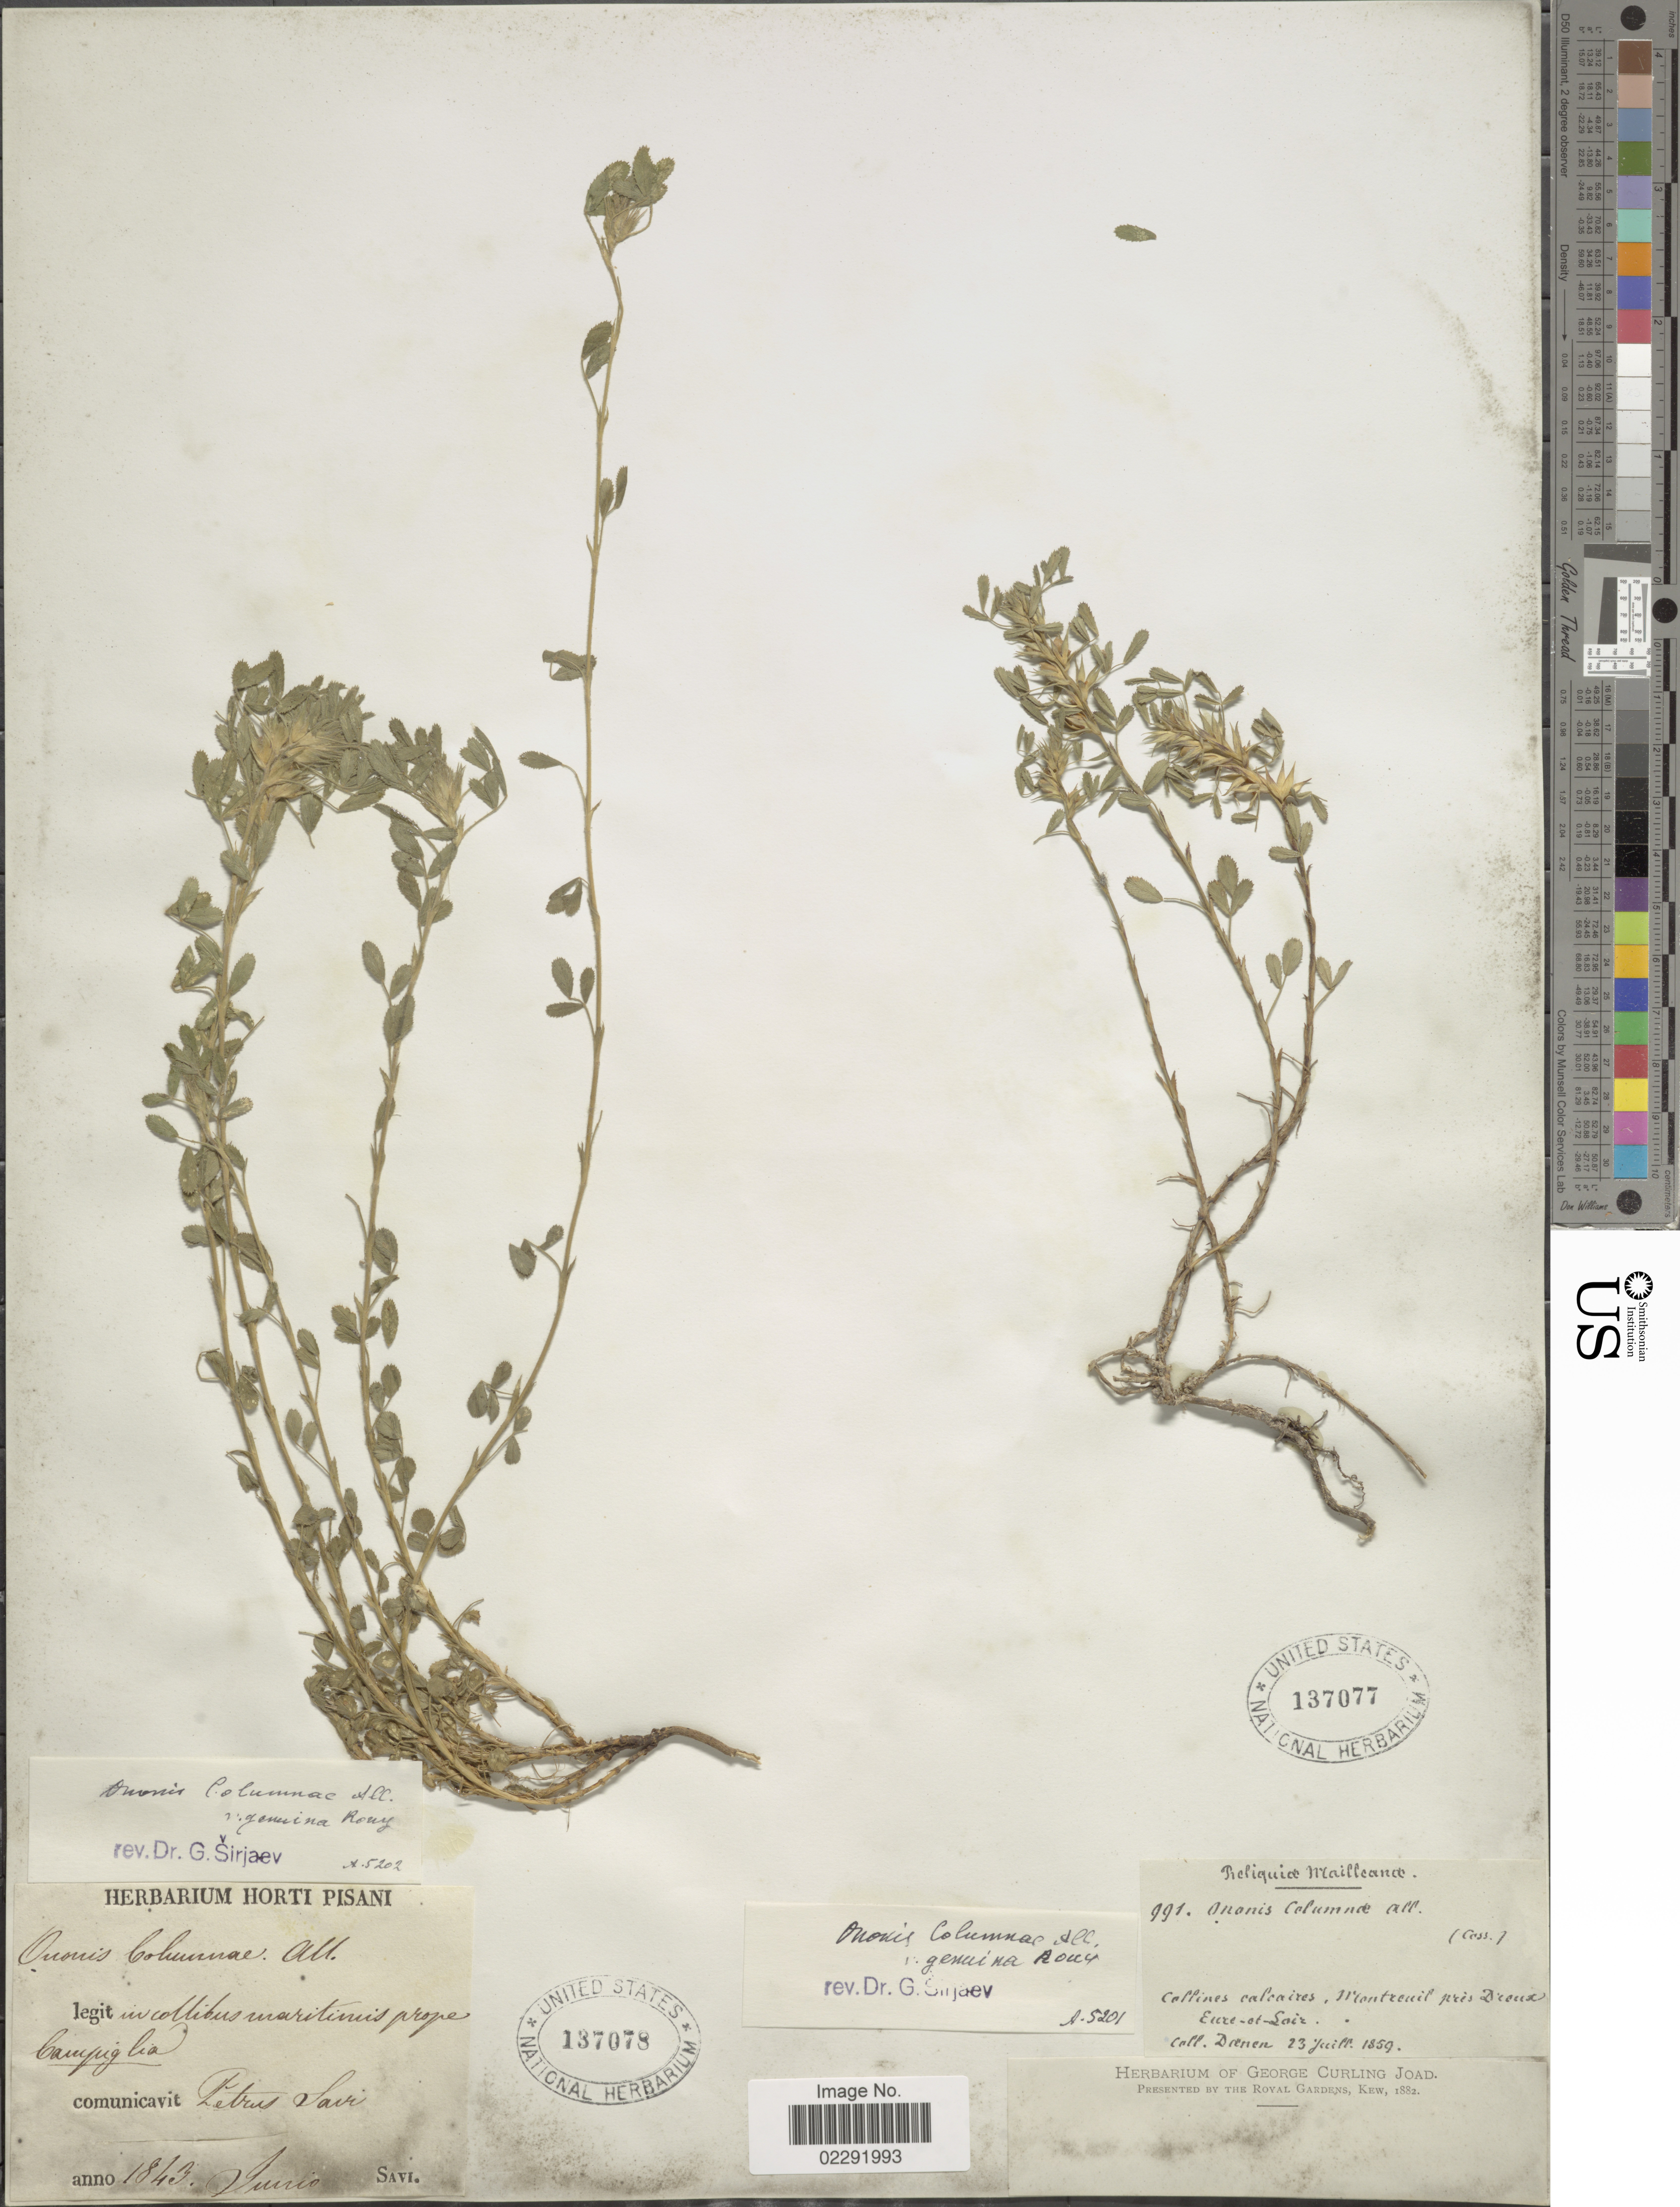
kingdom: Plantae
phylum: Tracheophyta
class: Magnoliopsida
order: Fabales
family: Fabaceae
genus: Ononis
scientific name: Ononis pusilla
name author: L.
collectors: Damen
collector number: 991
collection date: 1859-07-23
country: Italy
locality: Reliquiae Mailleanae, collines calcaires, Montreuil pres D'coux Eure-et-Loir. [interpreted]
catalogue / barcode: US 137077